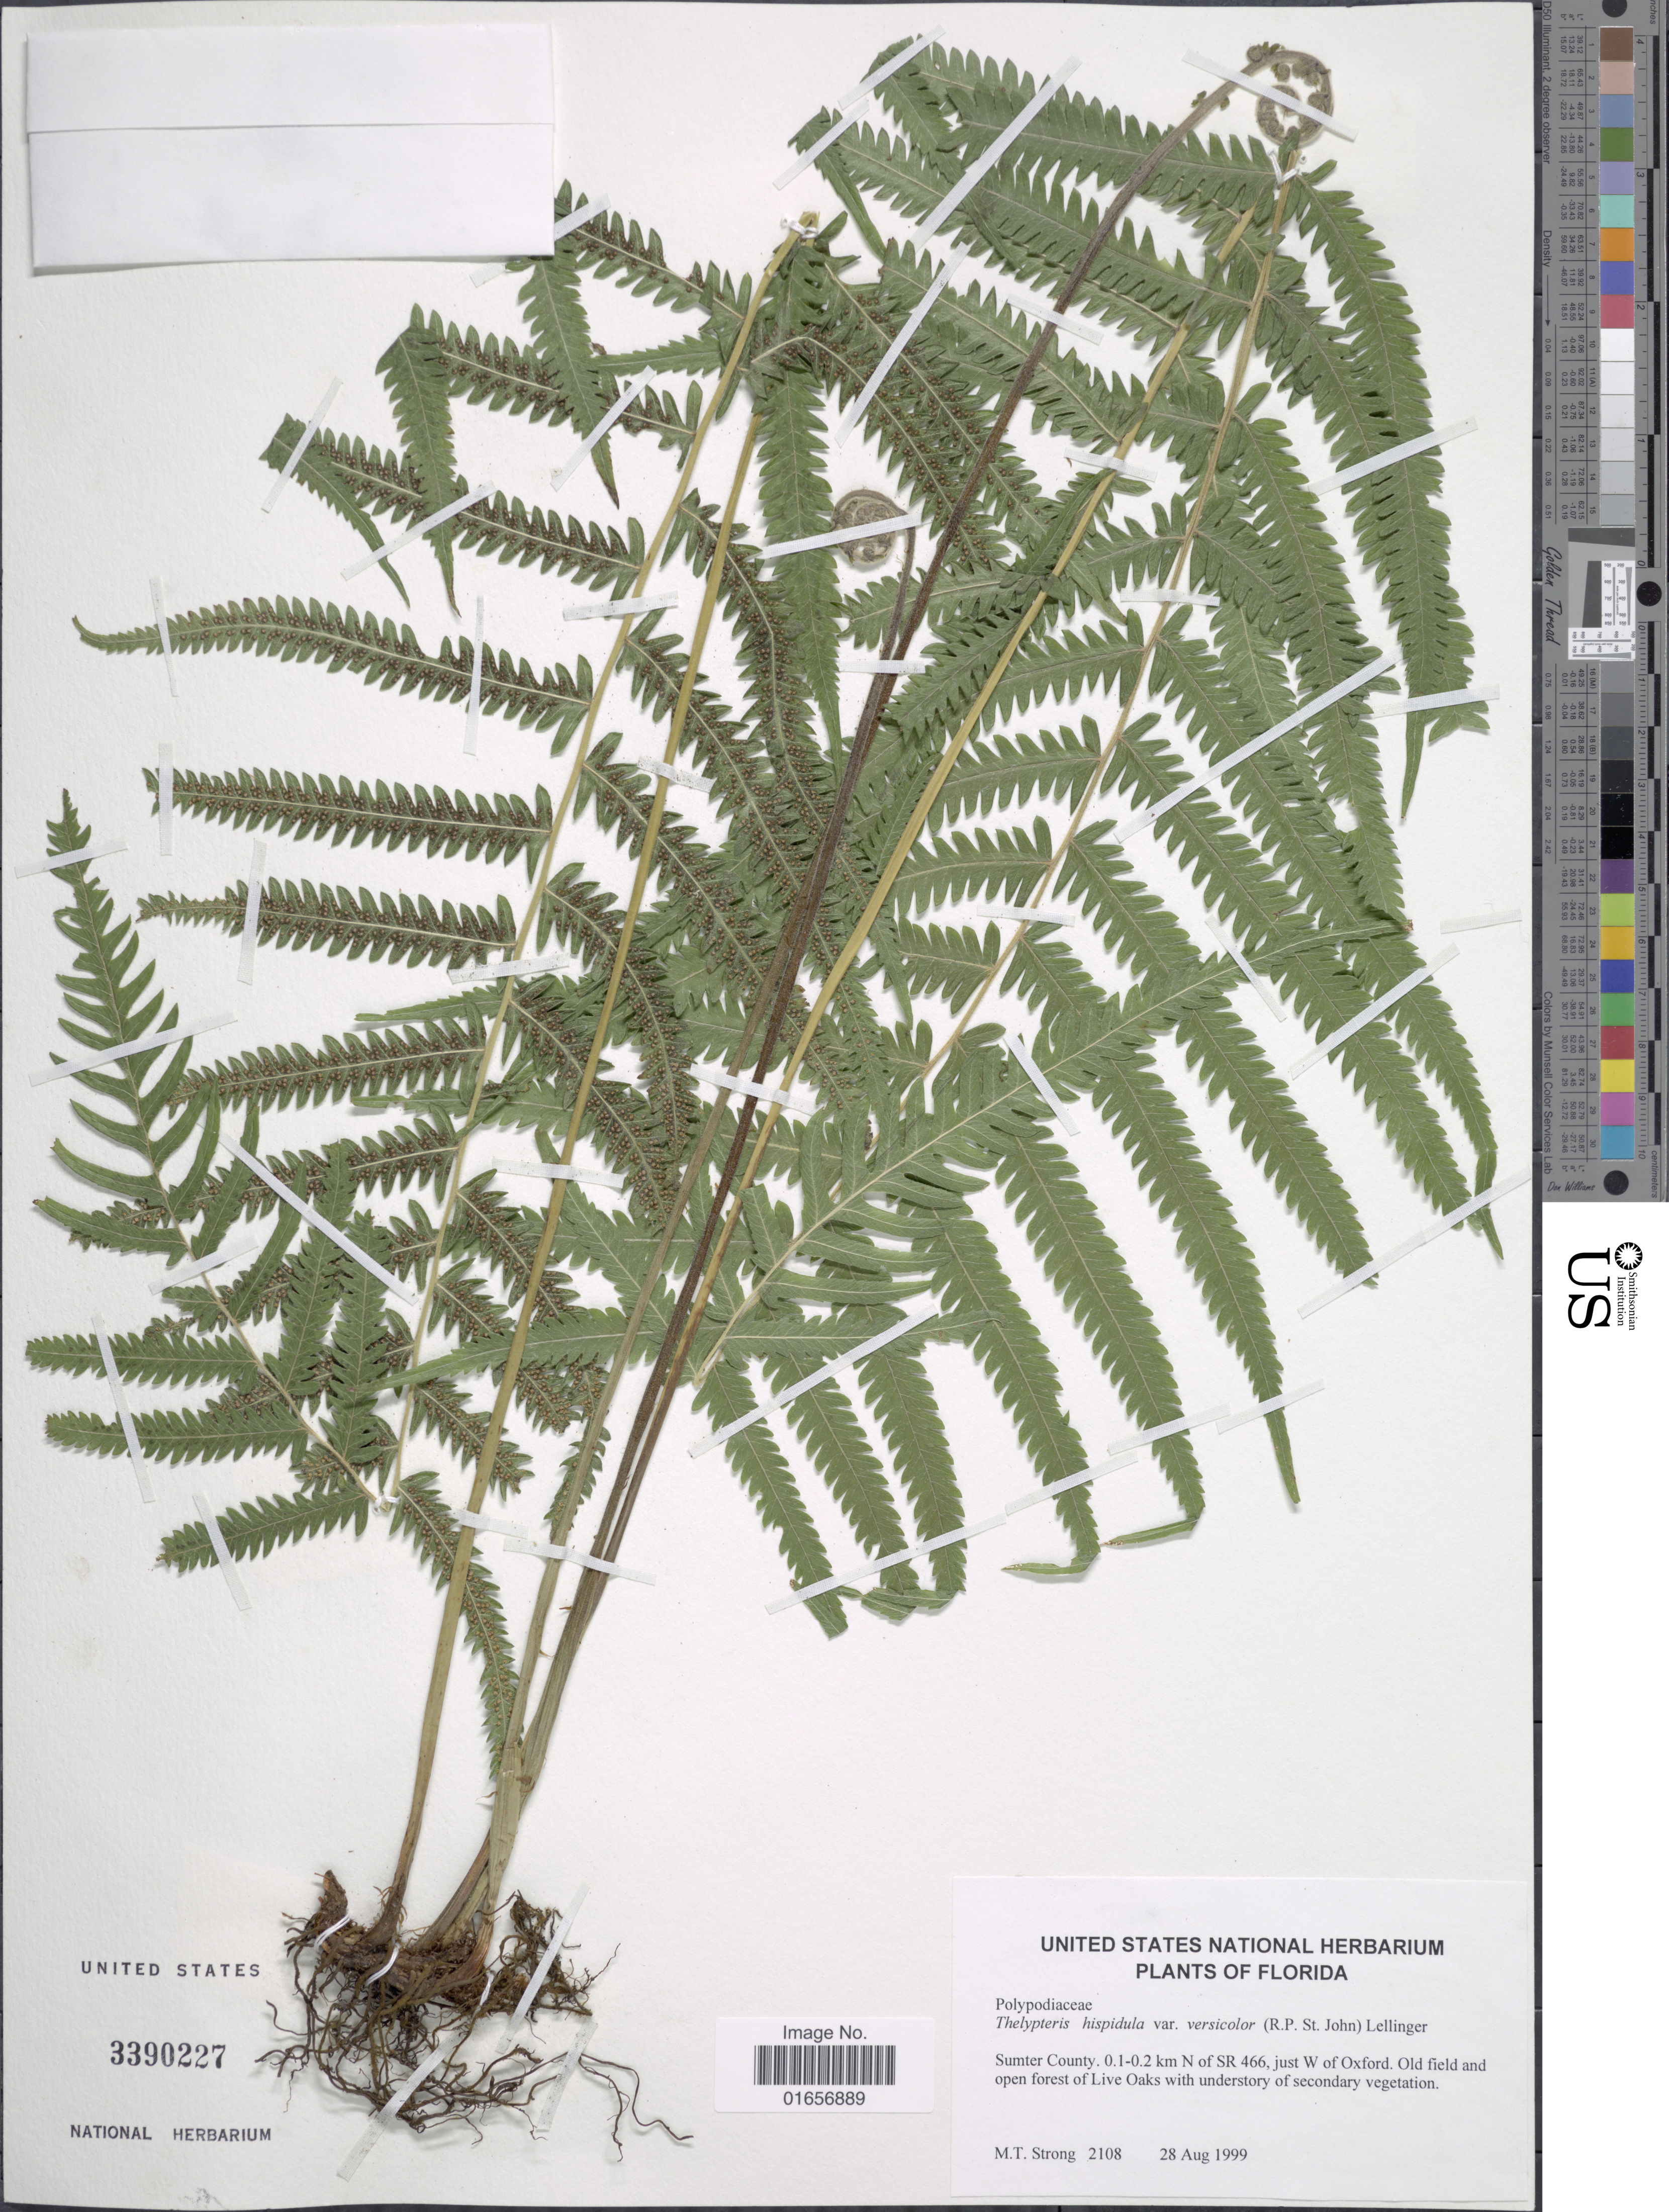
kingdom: Plantae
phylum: Tracheophyta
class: Polypodiopsida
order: Polypodiales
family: Thelypteridaceae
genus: Christella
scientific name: Christella hispidula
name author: (Decne.) Holttum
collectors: M. T. Strong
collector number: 2108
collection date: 1999-08-28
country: United States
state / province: Florida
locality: Sumter County, 0.1 - 0.2 km N of SR 466, just W of OXford. Old field and open forest of Live Oaks with understory of secondary vegetation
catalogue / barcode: US 3390227